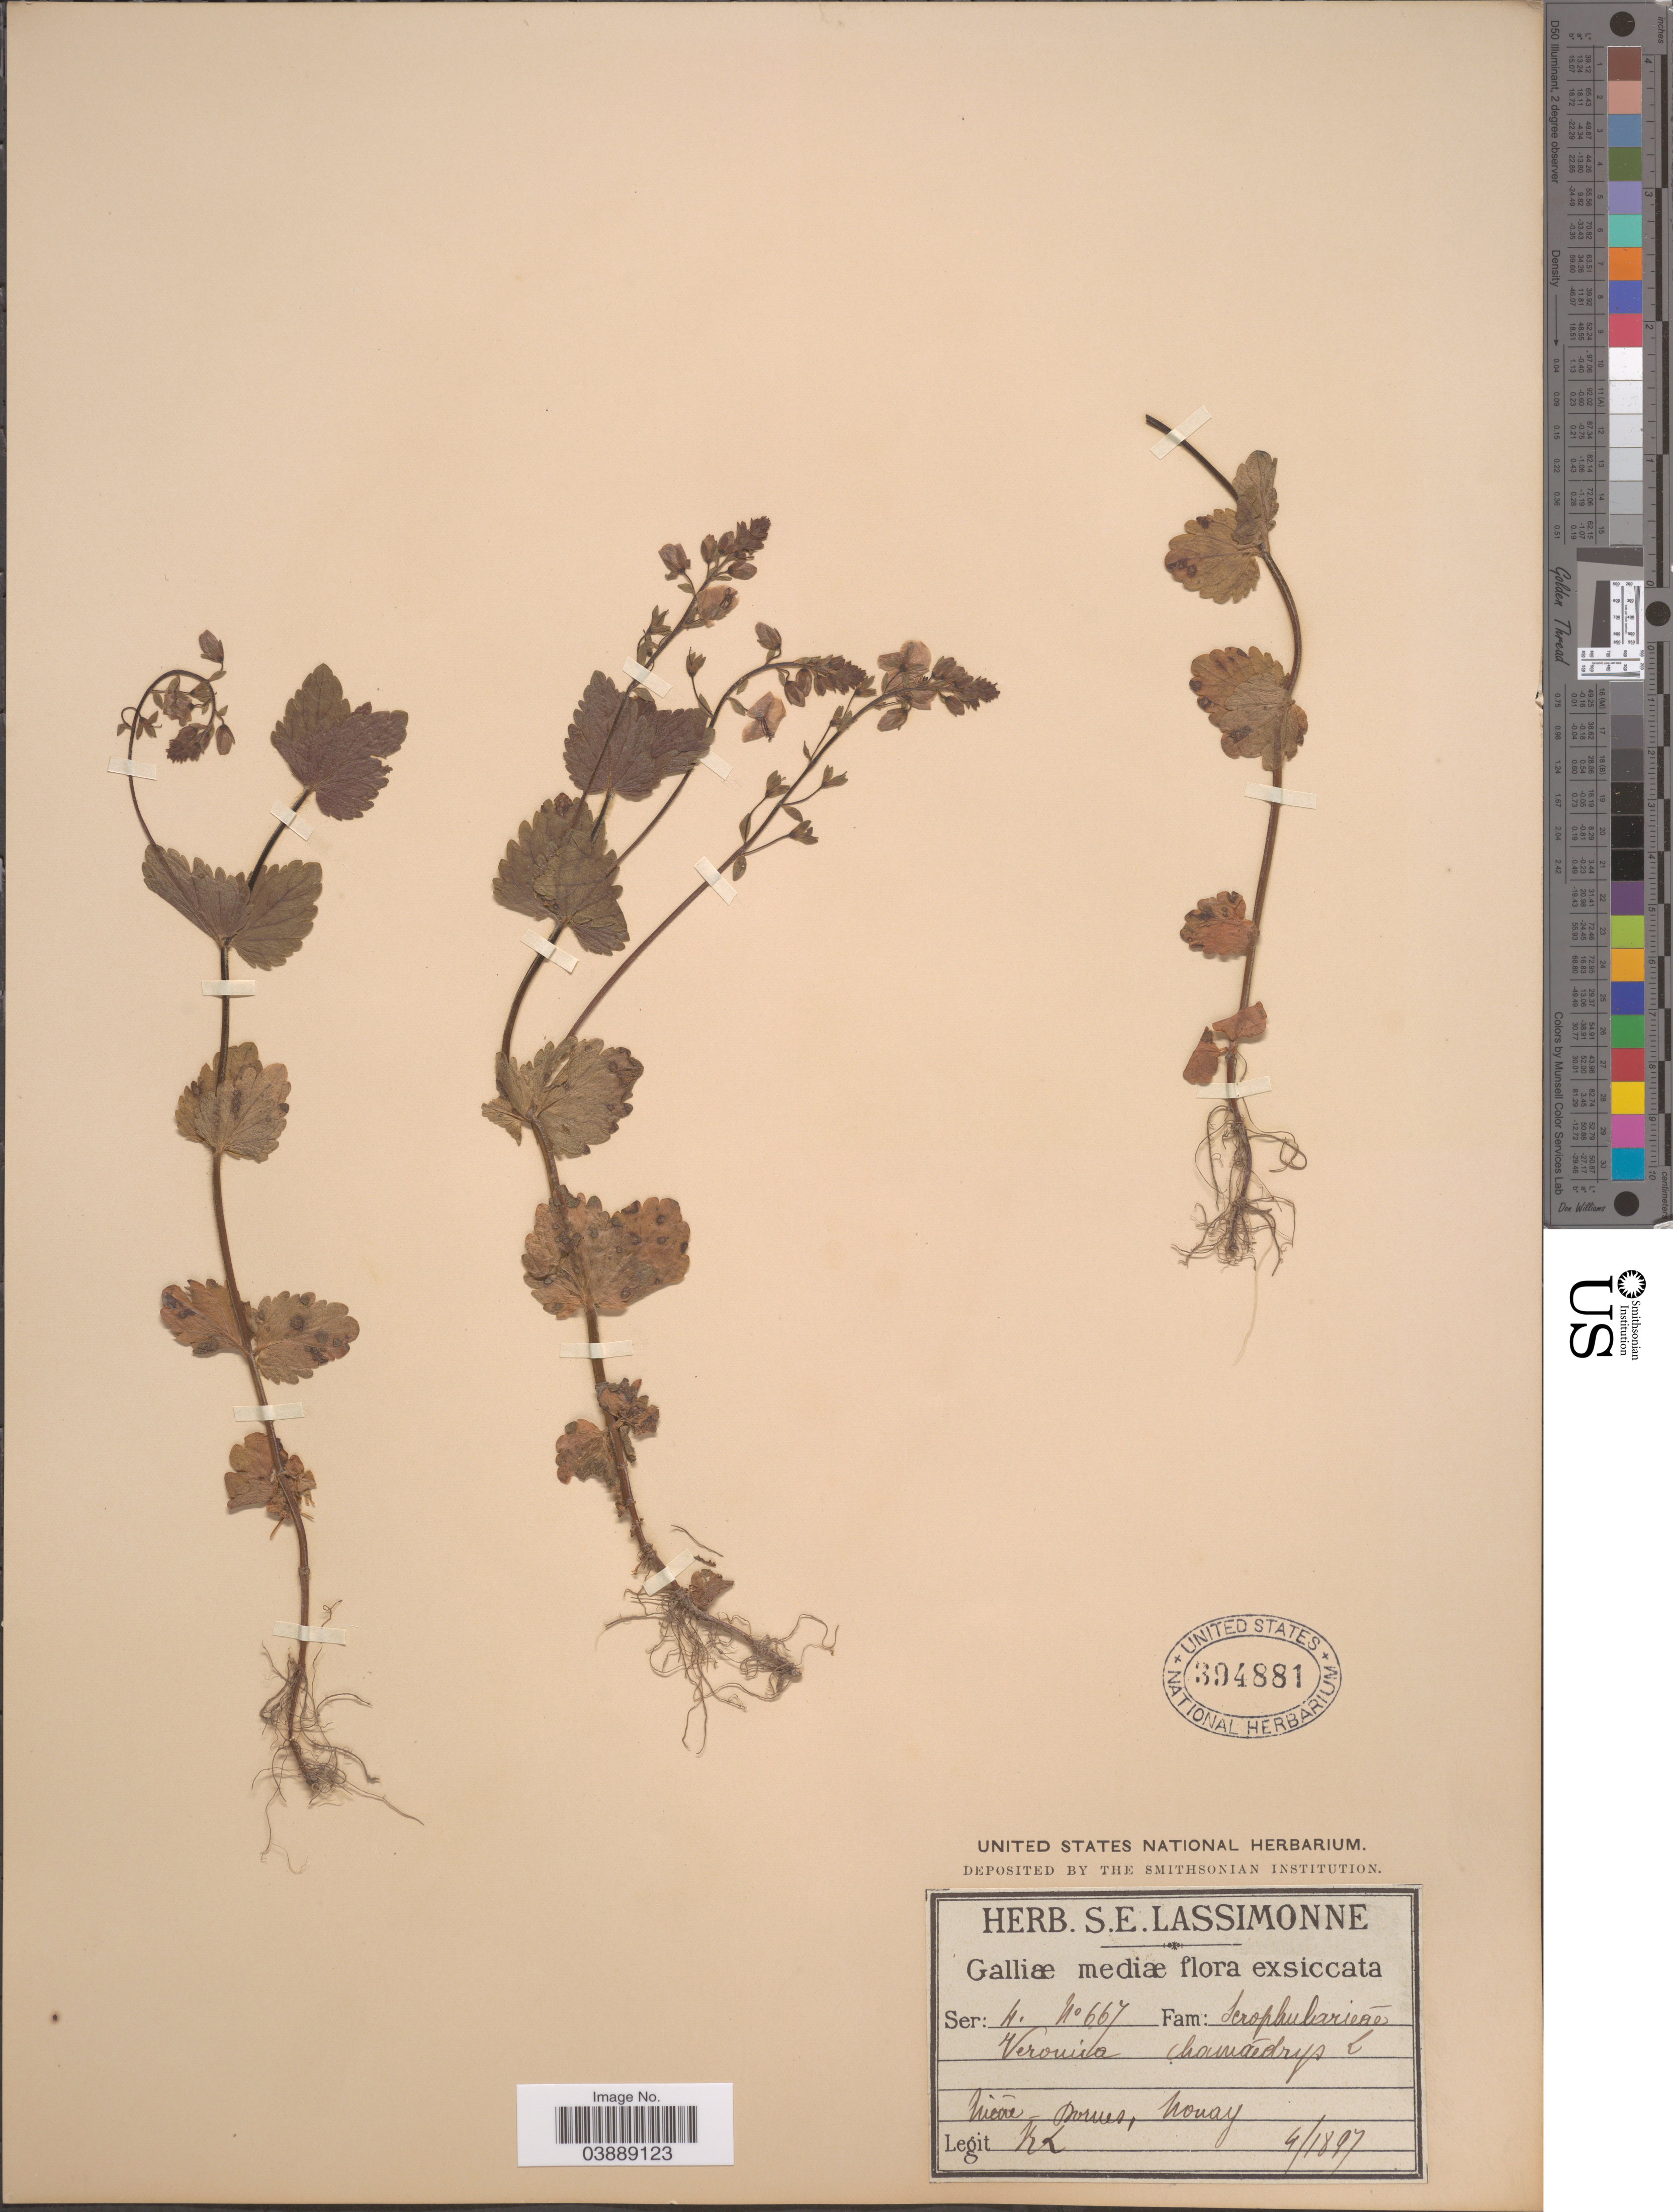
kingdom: Plantae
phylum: Tracheophyta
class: Magnoliopsida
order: Lamiales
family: Plantaginaceae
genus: Veronica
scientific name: Veronica chamaedrys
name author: L.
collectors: S. Lassimonne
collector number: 667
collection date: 1897-04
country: France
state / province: Bourgogne-Franche-Comté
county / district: Nièvre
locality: Galliæ mediæ. Nièvre-Dornes, Nonay.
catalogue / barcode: US 394881